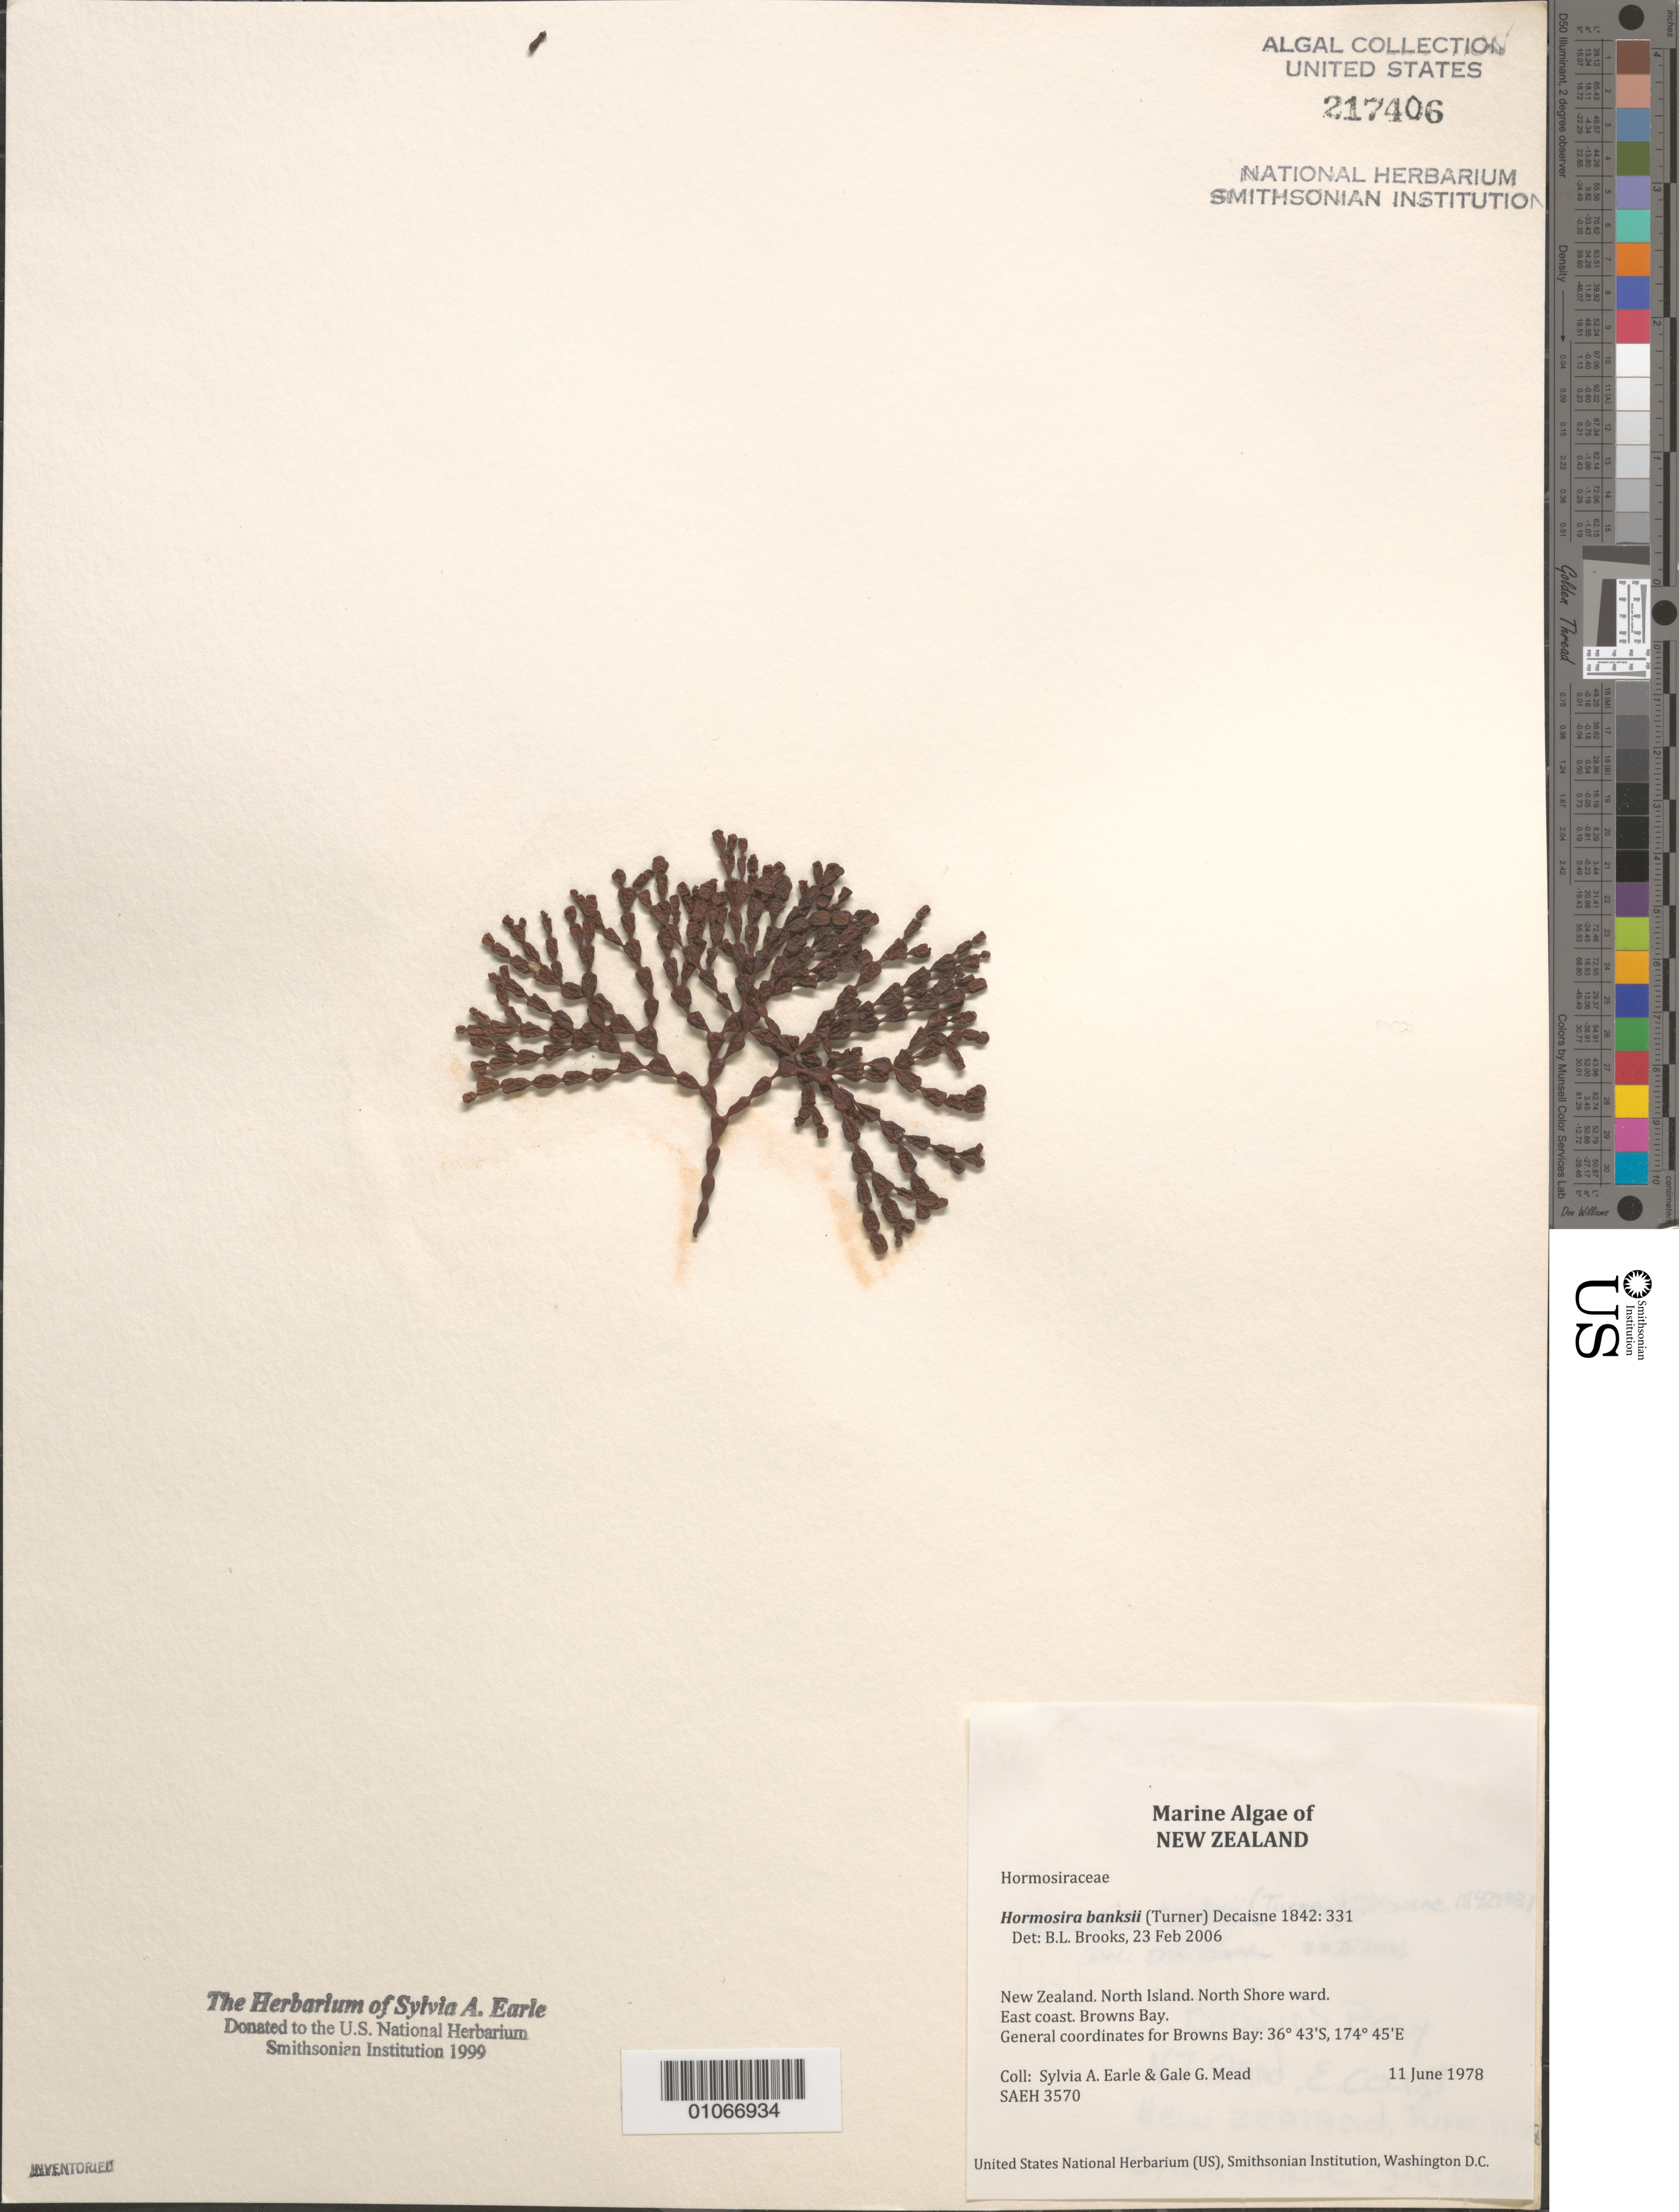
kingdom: Chromista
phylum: Ochrophyta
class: Phaeophyceae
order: Fucales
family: Hormosiraceae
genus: Hormosira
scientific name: Hormosira banksii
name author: (Turner) Decne.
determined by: Brooks, B. L., (BOT), Smithsonian Institution - National Museum of Natural History (UNITED STATES)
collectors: S. A. Earle & G. Mead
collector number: SAEH 3570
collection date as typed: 11 Jun 1978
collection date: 1978-06-11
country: New Zealand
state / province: Auckland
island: North Island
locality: East coast, Browns Bay, North Shore ward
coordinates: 36 43'S, 174 45'E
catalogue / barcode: US 217406